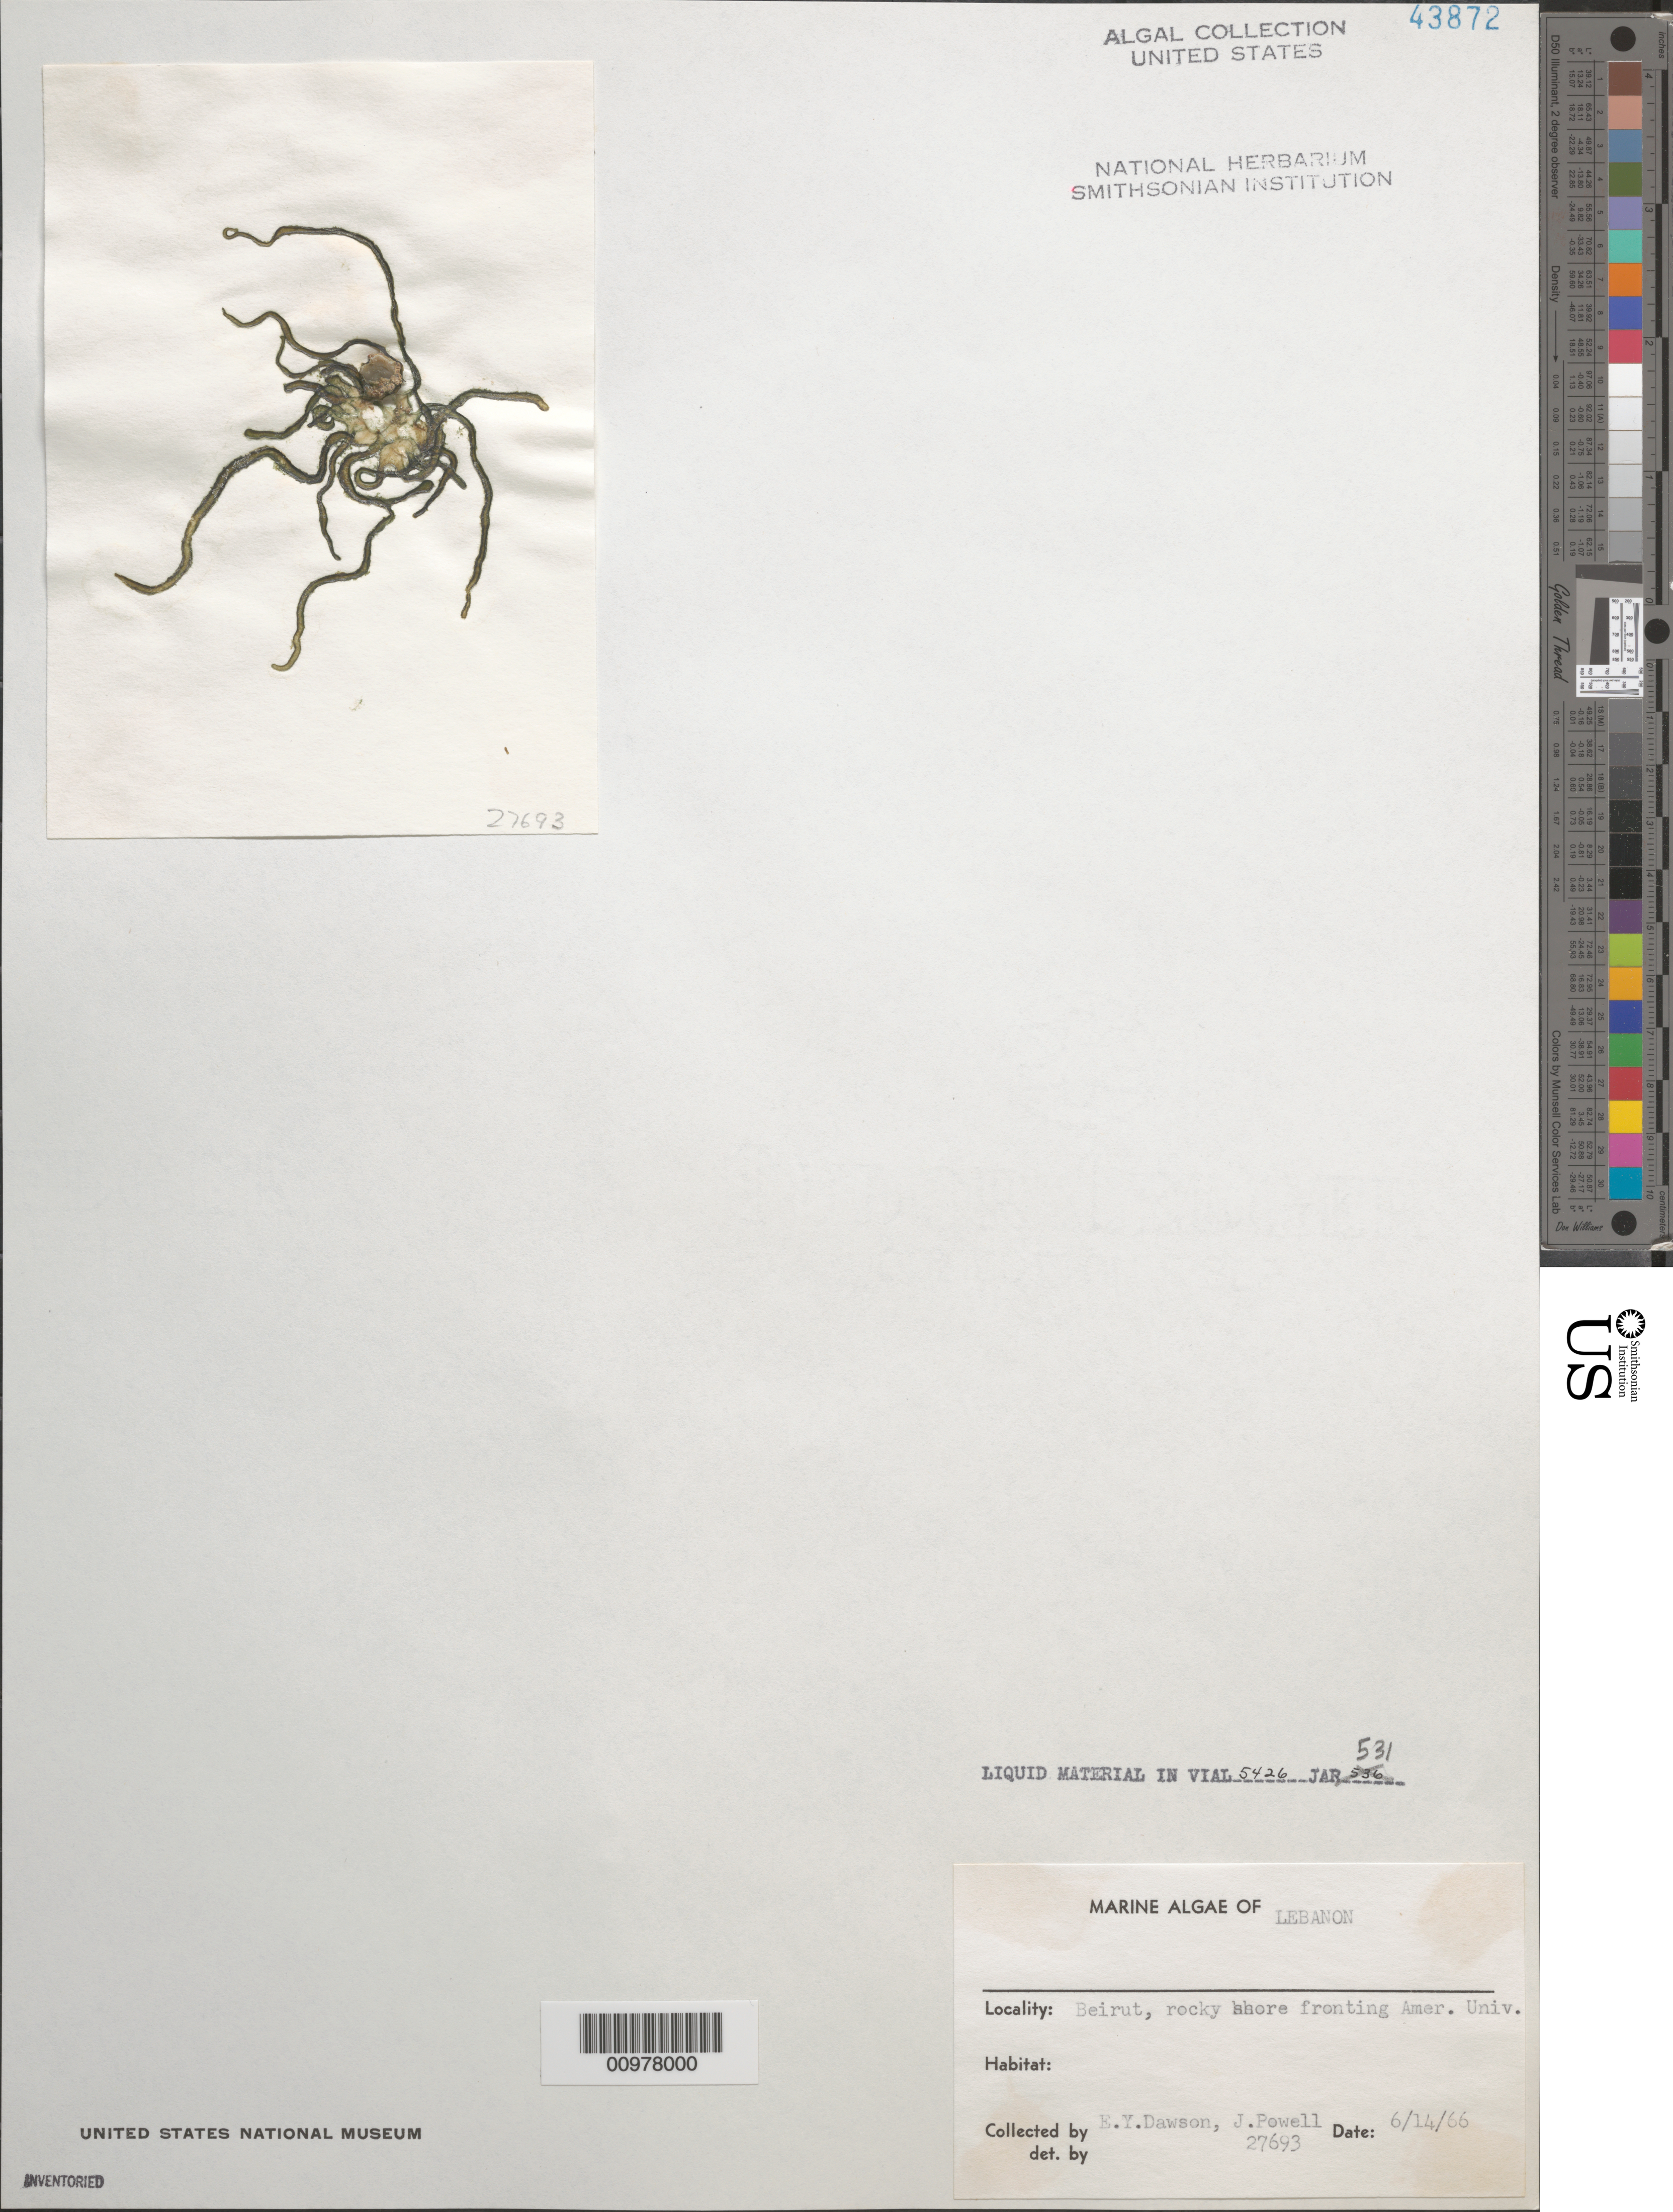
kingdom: Plantae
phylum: Rhodophyta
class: Florideophyceae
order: Nemaliales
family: Nemaliaceae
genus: Nemalion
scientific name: Nemalion sp.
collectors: E. Y. Dawson & J. Powell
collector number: EYD 27690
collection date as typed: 14 Jun 1966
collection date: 1966-06-14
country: Lebanon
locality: Beirut, American University shore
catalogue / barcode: US 43872